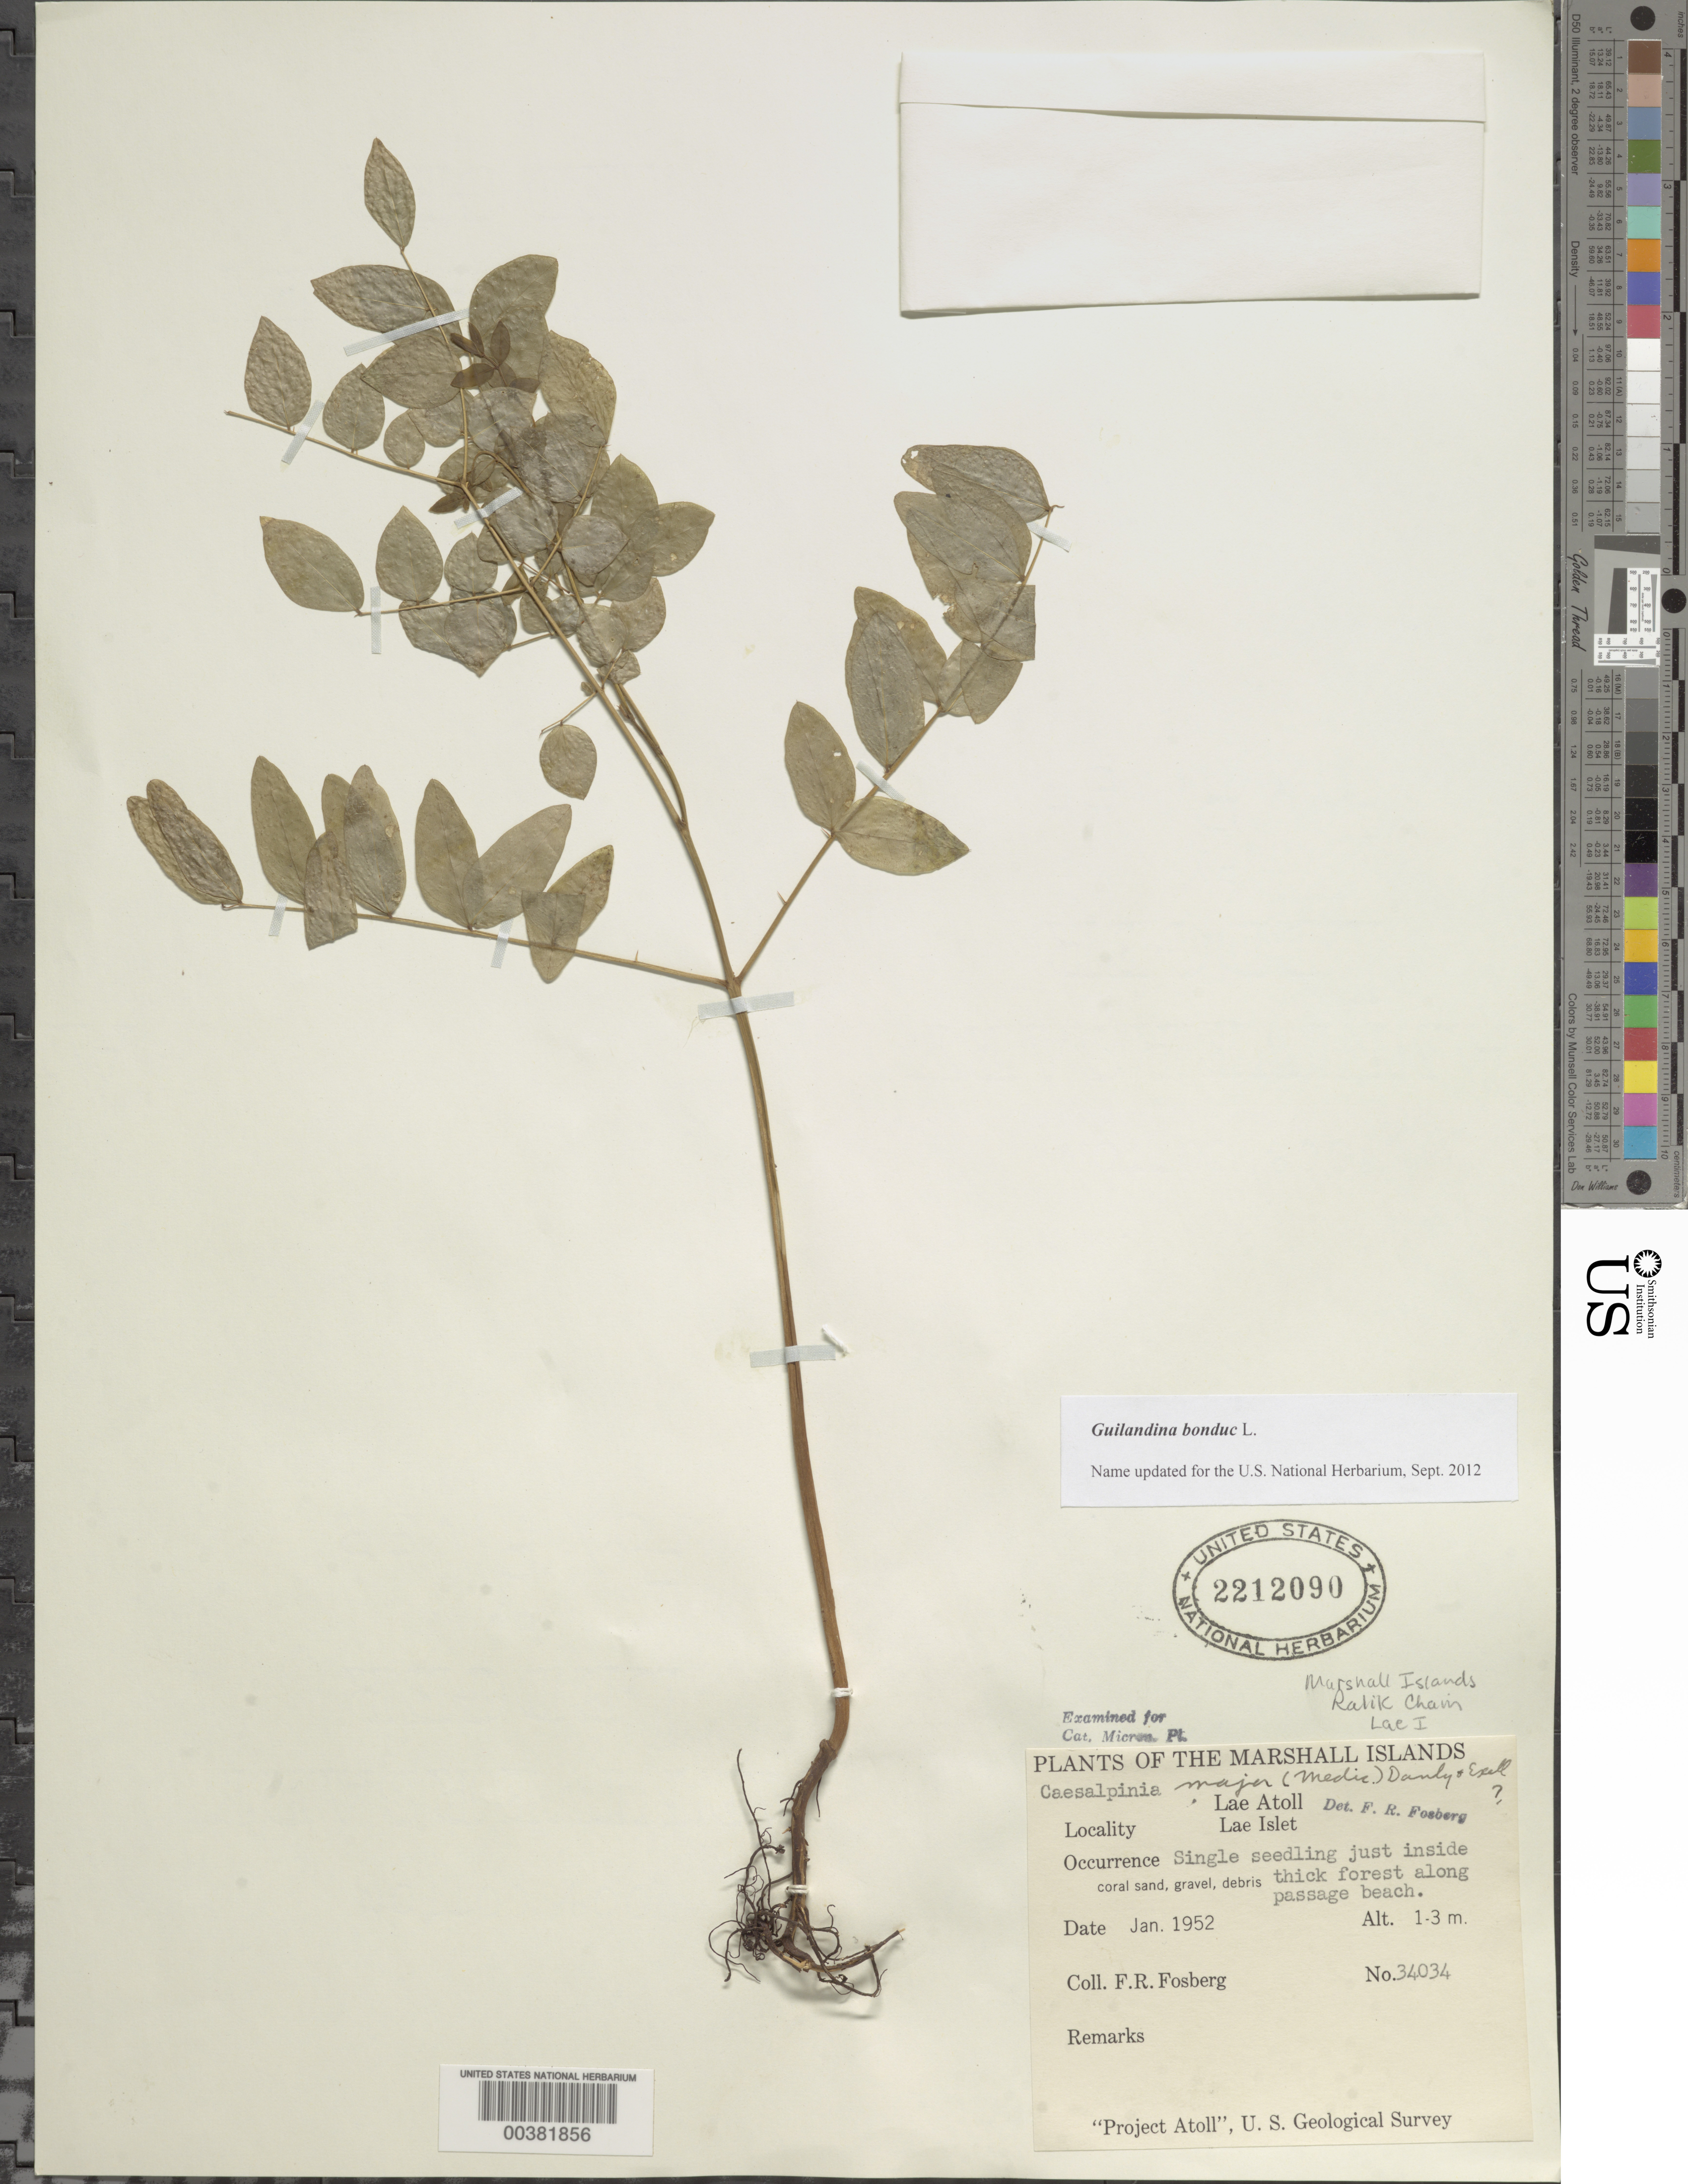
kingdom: Plantae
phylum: Tracheophyta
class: Magnoliopsida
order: Fabales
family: Fabaceae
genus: Guilandina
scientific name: Guilandina bonduc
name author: L.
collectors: F. R. Fosberg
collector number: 34034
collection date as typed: Jan 1952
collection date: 1952-01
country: Marshall Islands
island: Lae Atoll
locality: Lae Islet [Ralik Chain]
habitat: Just inside thick forest along passage beach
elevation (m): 1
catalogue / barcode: US 2212090